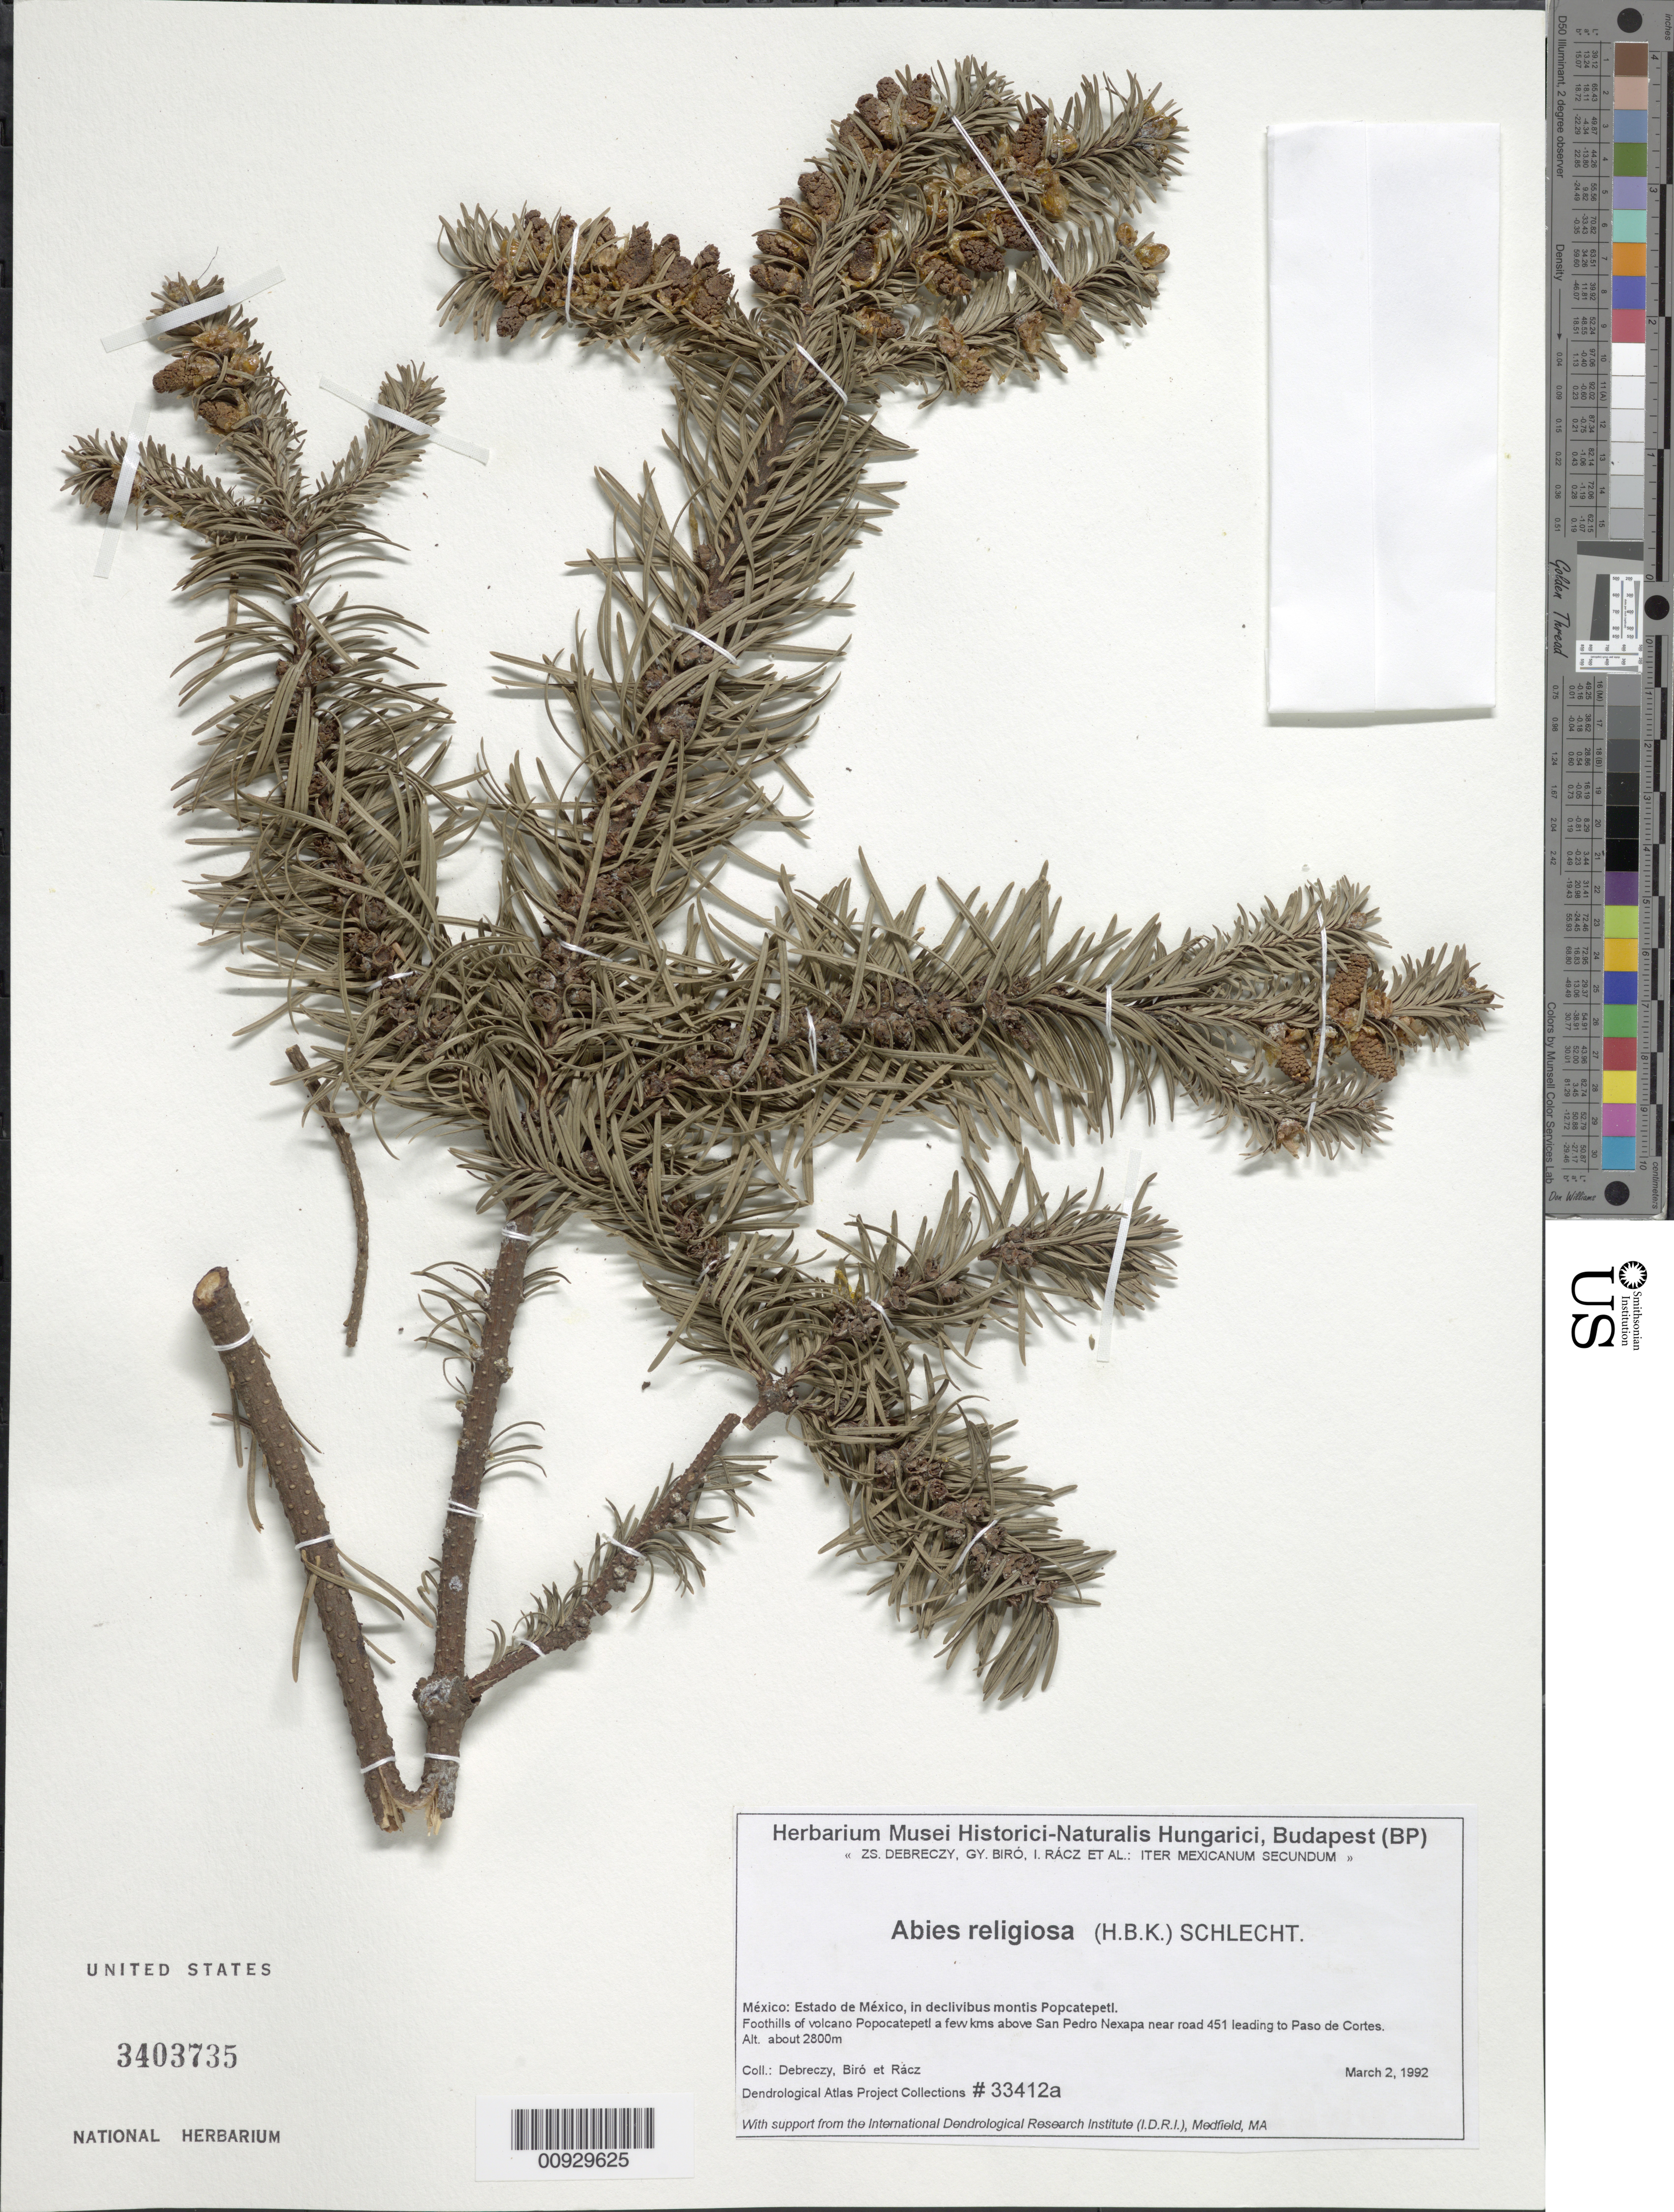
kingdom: Plantae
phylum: Tracheophyta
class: Pinopsida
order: Pinales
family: Pinaceae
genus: Abies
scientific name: Abies religiosa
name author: (Kunth) Schltdl. & Cham.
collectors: Z. Debreczy, G. Biro, I. Rácz & et al.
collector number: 33412 a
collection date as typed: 02 Mar 1992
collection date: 1992-03-02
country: Mexico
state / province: México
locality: Foothills of volcano Popocatepetl a few kms. above San Pedro Nexapa near road 451 leading to Paso de Cortes.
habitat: Foothills of volcano.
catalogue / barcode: US 3403735